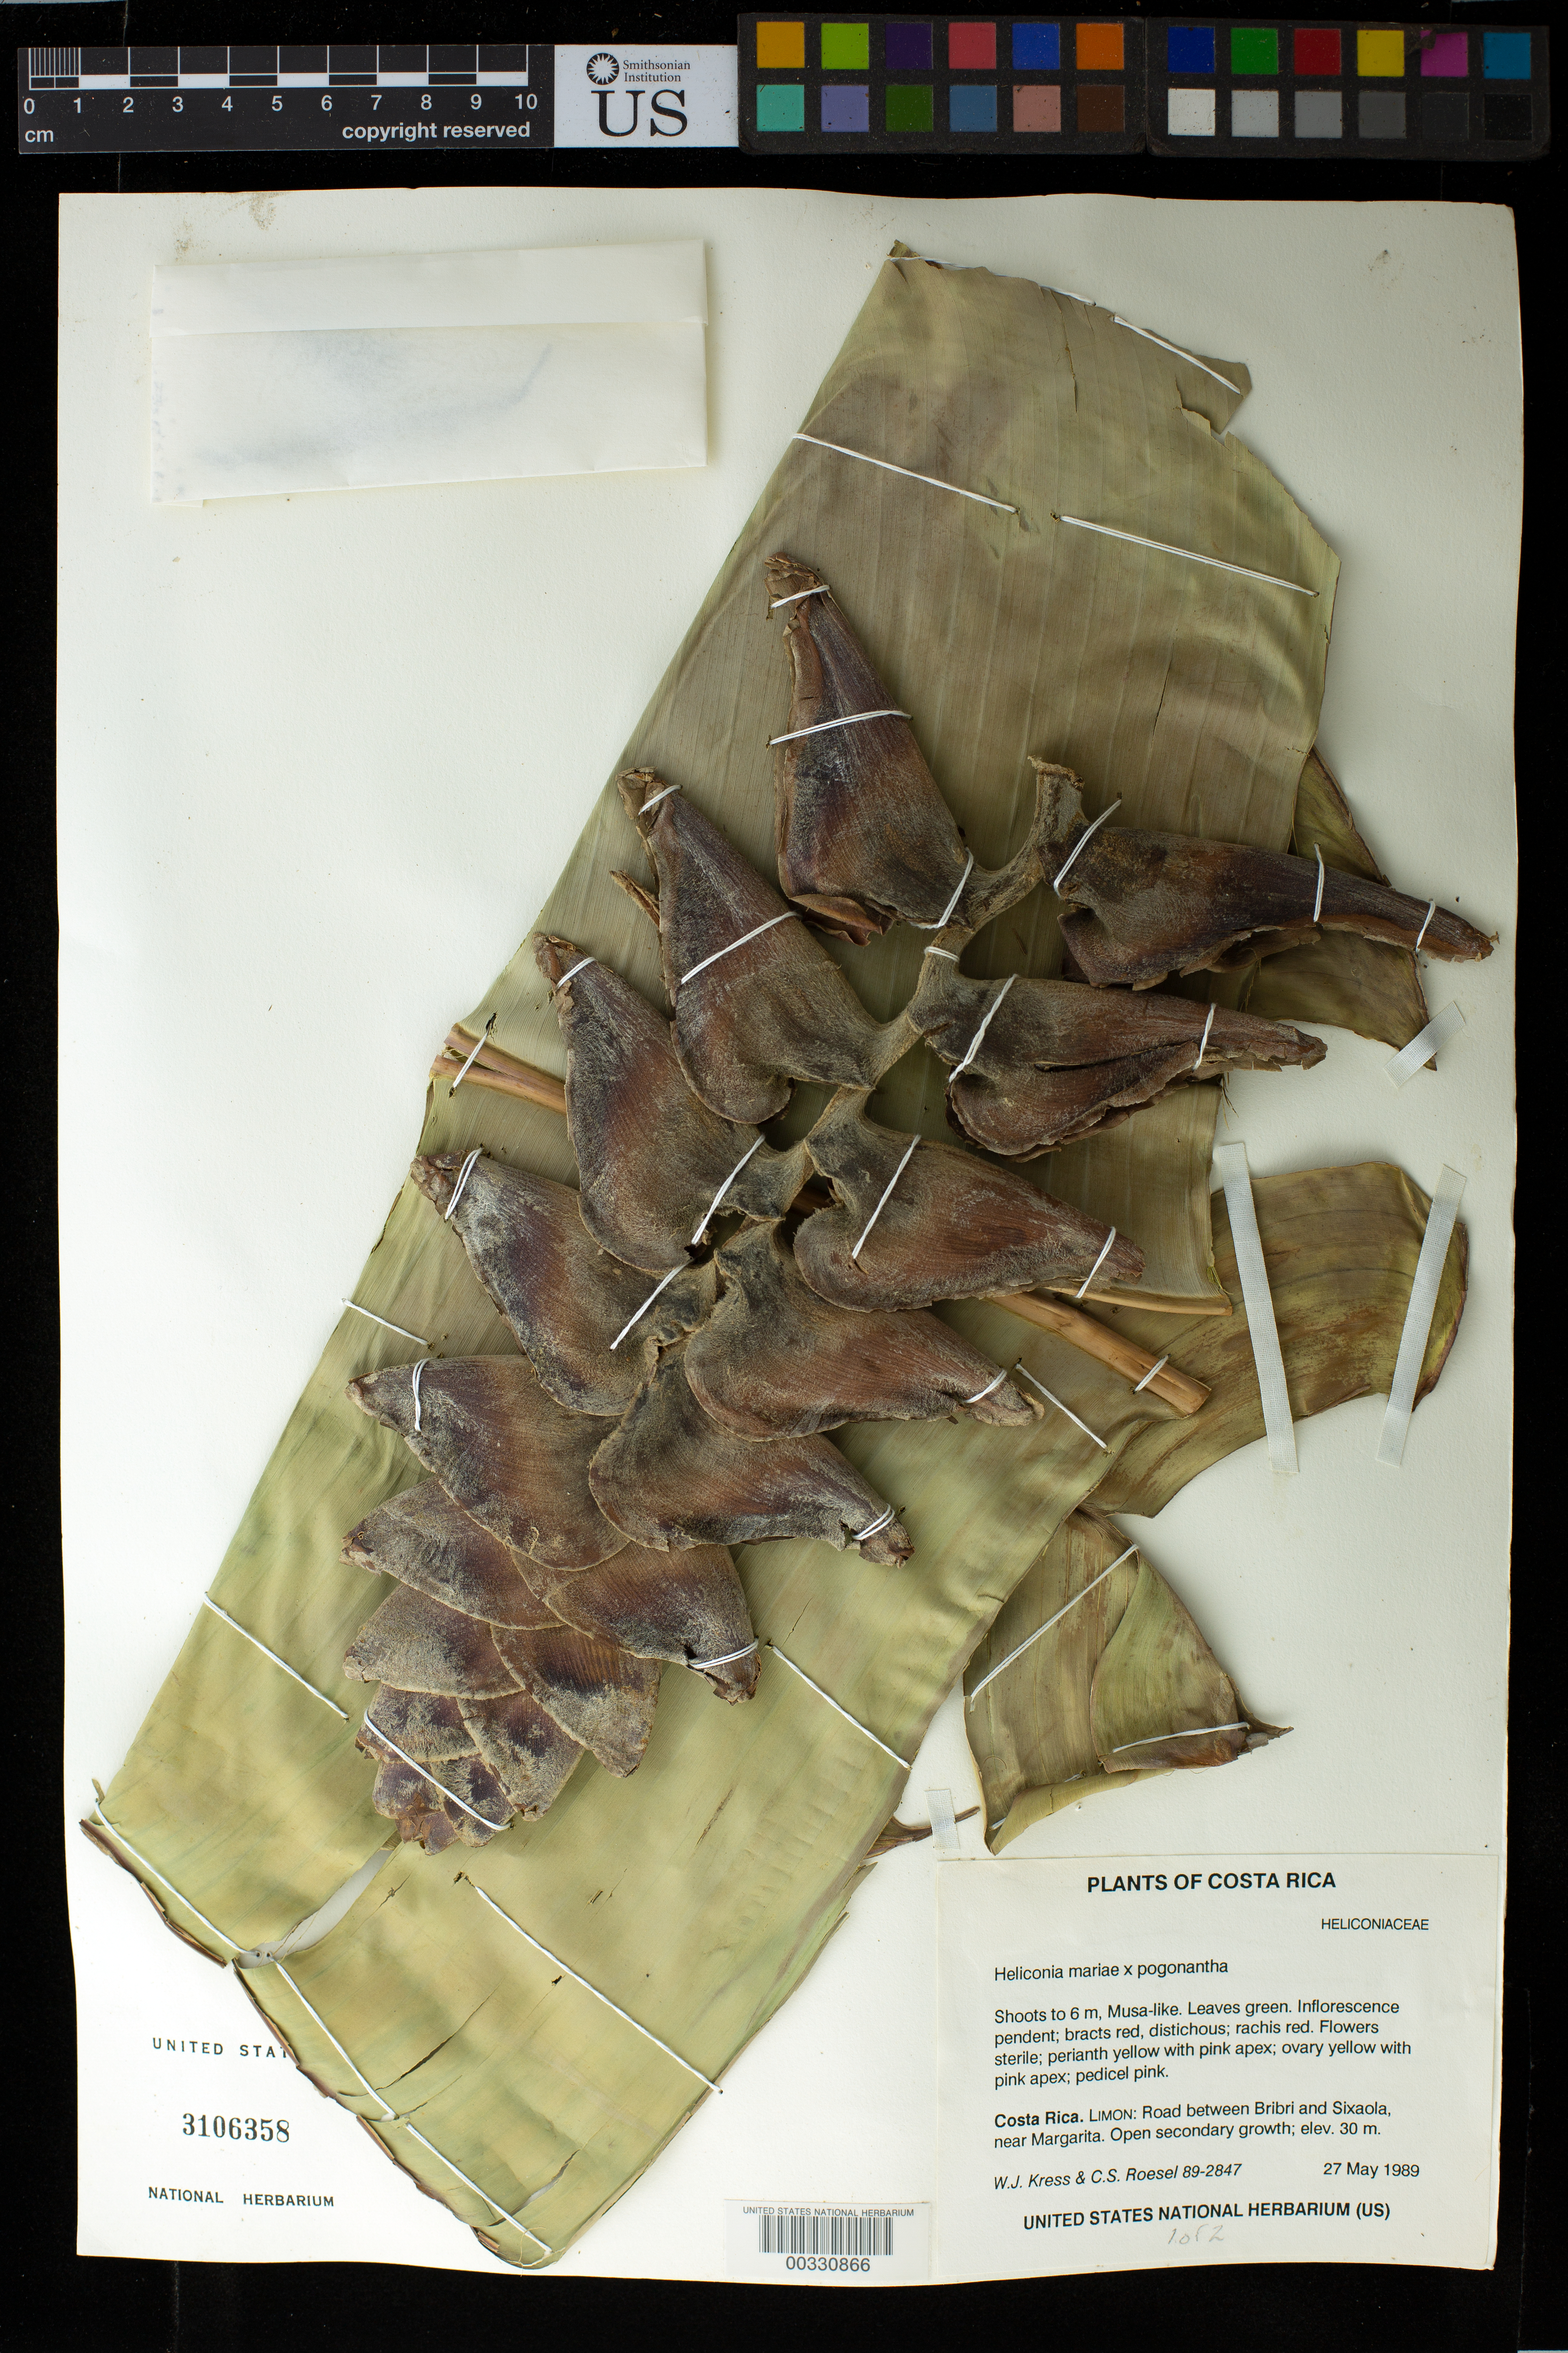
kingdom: Plantae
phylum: Tracheophyta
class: Liliopsida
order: Zingiberales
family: Heliconiaceae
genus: Heliconia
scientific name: Heliconia x mariae-pogonantha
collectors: W. J. Kress & C. S. Roesel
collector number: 89-2847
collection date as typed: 27 May 1989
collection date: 1989-05-27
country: Costa Rica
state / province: Limón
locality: Road between bribri and sixaola, near margarita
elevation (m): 30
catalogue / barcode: US 3106358